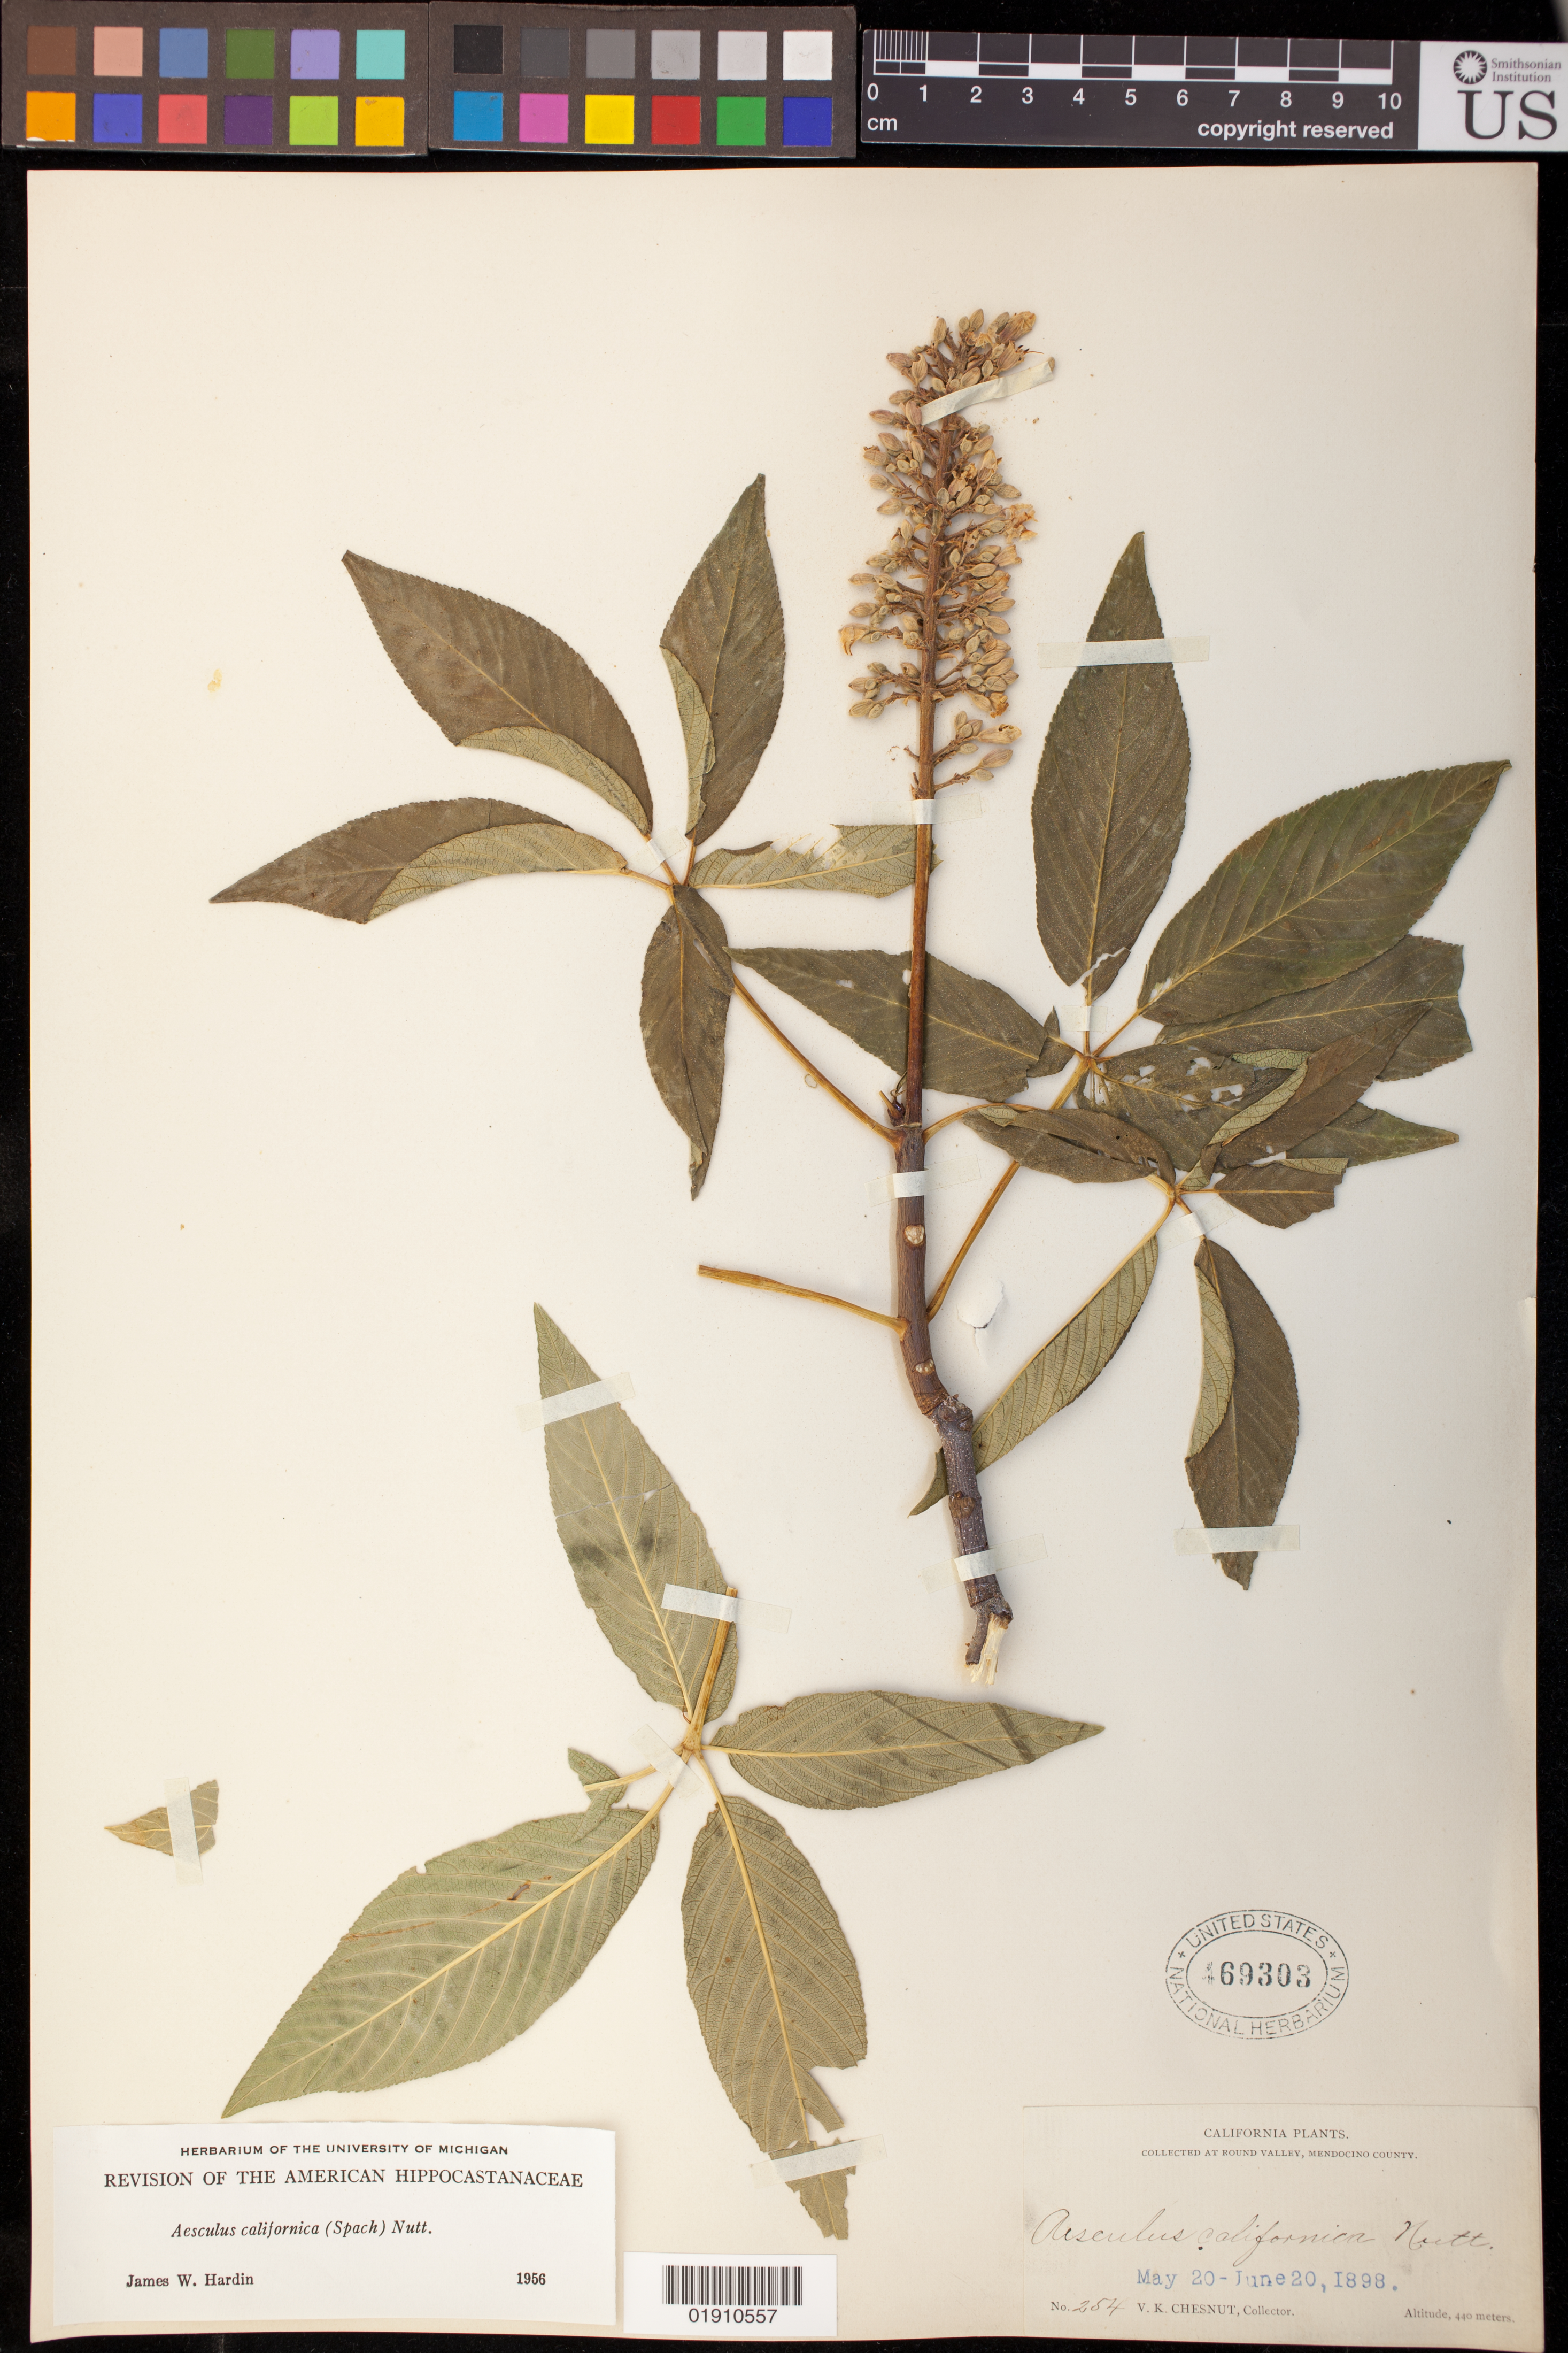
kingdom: Plantae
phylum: Tracheophyta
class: Magnoliopsida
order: Sapindales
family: Sapindaceae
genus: Aesculus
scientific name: Aesculus californica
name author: (Spach) Nutt.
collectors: V. K. Chesnut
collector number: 254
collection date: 1898-05-20/1898-06-20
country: United States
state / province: California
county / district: Mendocino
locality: Round Valley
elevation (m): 440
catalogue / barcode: US 469303